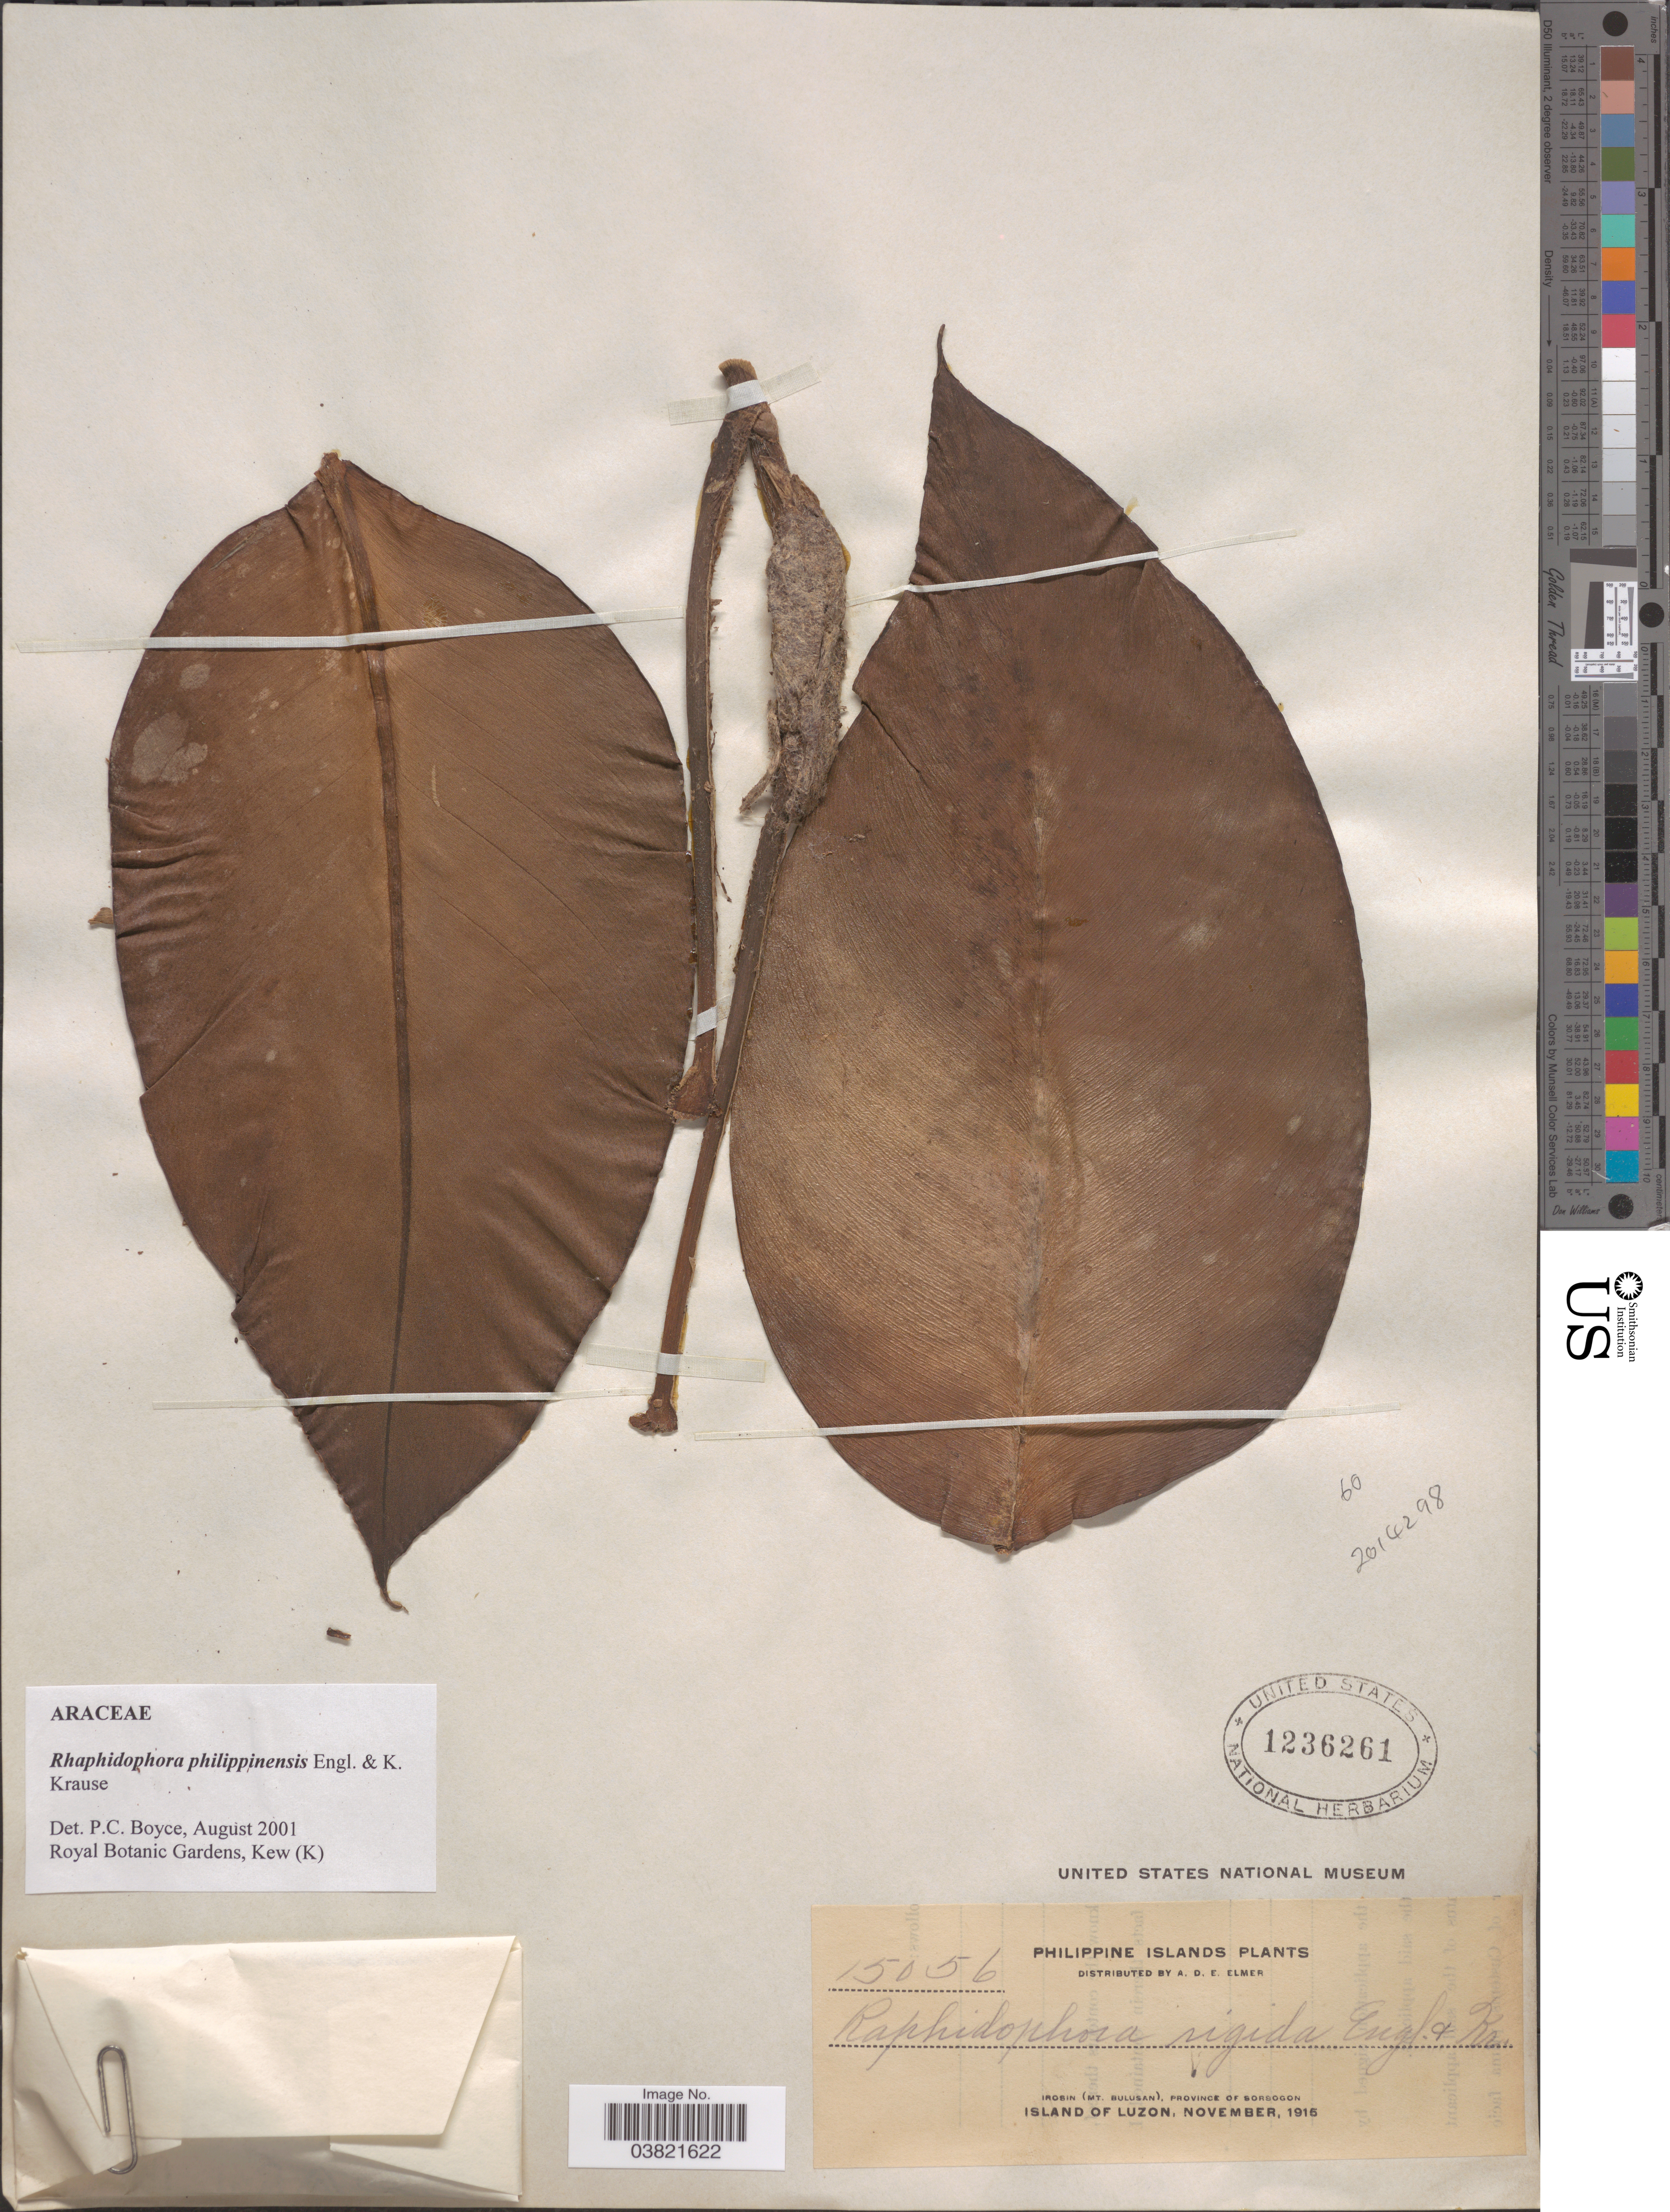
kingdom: Plantae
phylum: Tracheophyta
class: Liliopsida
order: Alismatales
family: Araceae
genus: Rhaphidophora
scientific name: Rhaphidophora philippinensis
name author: Engl. & K. Krause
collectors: A. D. E. Elmer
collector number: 15056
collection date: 1916-11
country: Philippines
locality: Philippine Islands. Irosin (Mt. Bulusan), Province of Sorsogon. Island of Luzon.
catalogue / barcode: US 1236261